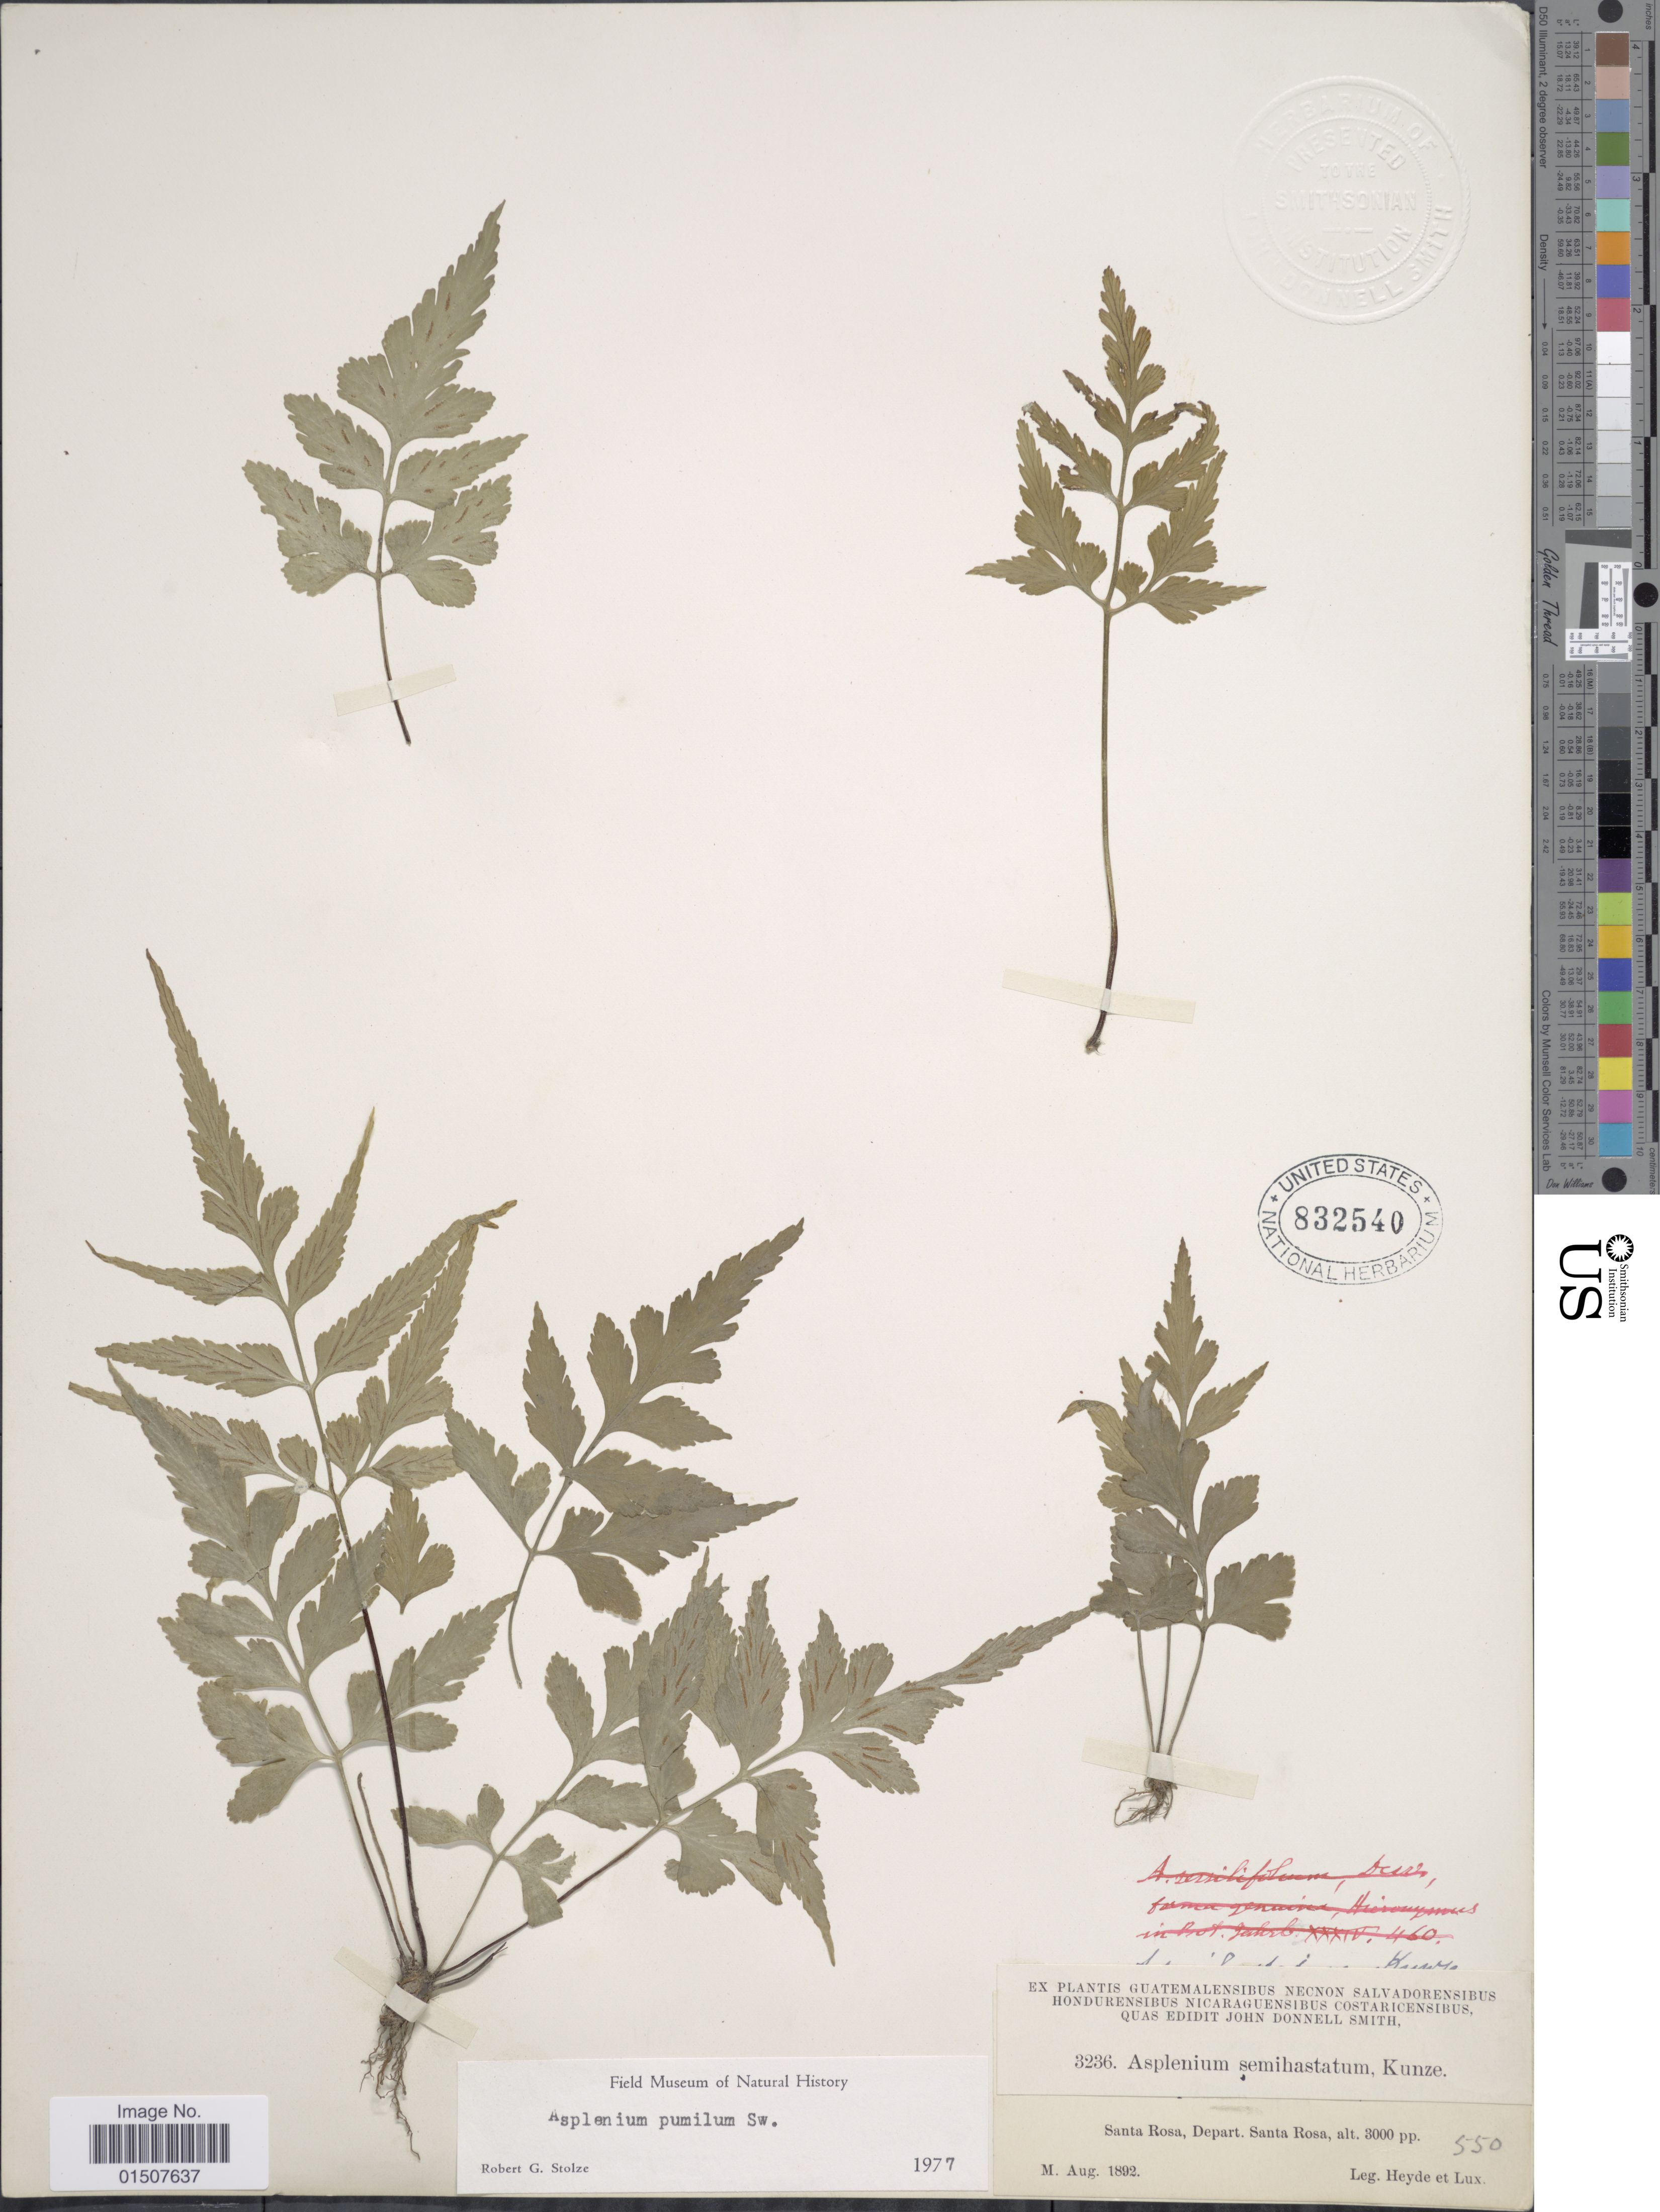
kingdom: Plantae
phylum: Tracheophyta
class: Polypodiopsida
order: Polypodiales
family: Aspleniaceae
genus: Asplenium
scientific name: Asplenium pumilum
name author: Sw.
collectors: Heyde & Lux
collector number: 550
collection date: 1892-08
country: Guatemala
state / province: Santa Rosa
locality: Santa Rosa, Depart. Santa Rosa.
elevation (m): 914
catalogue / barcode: US 832540